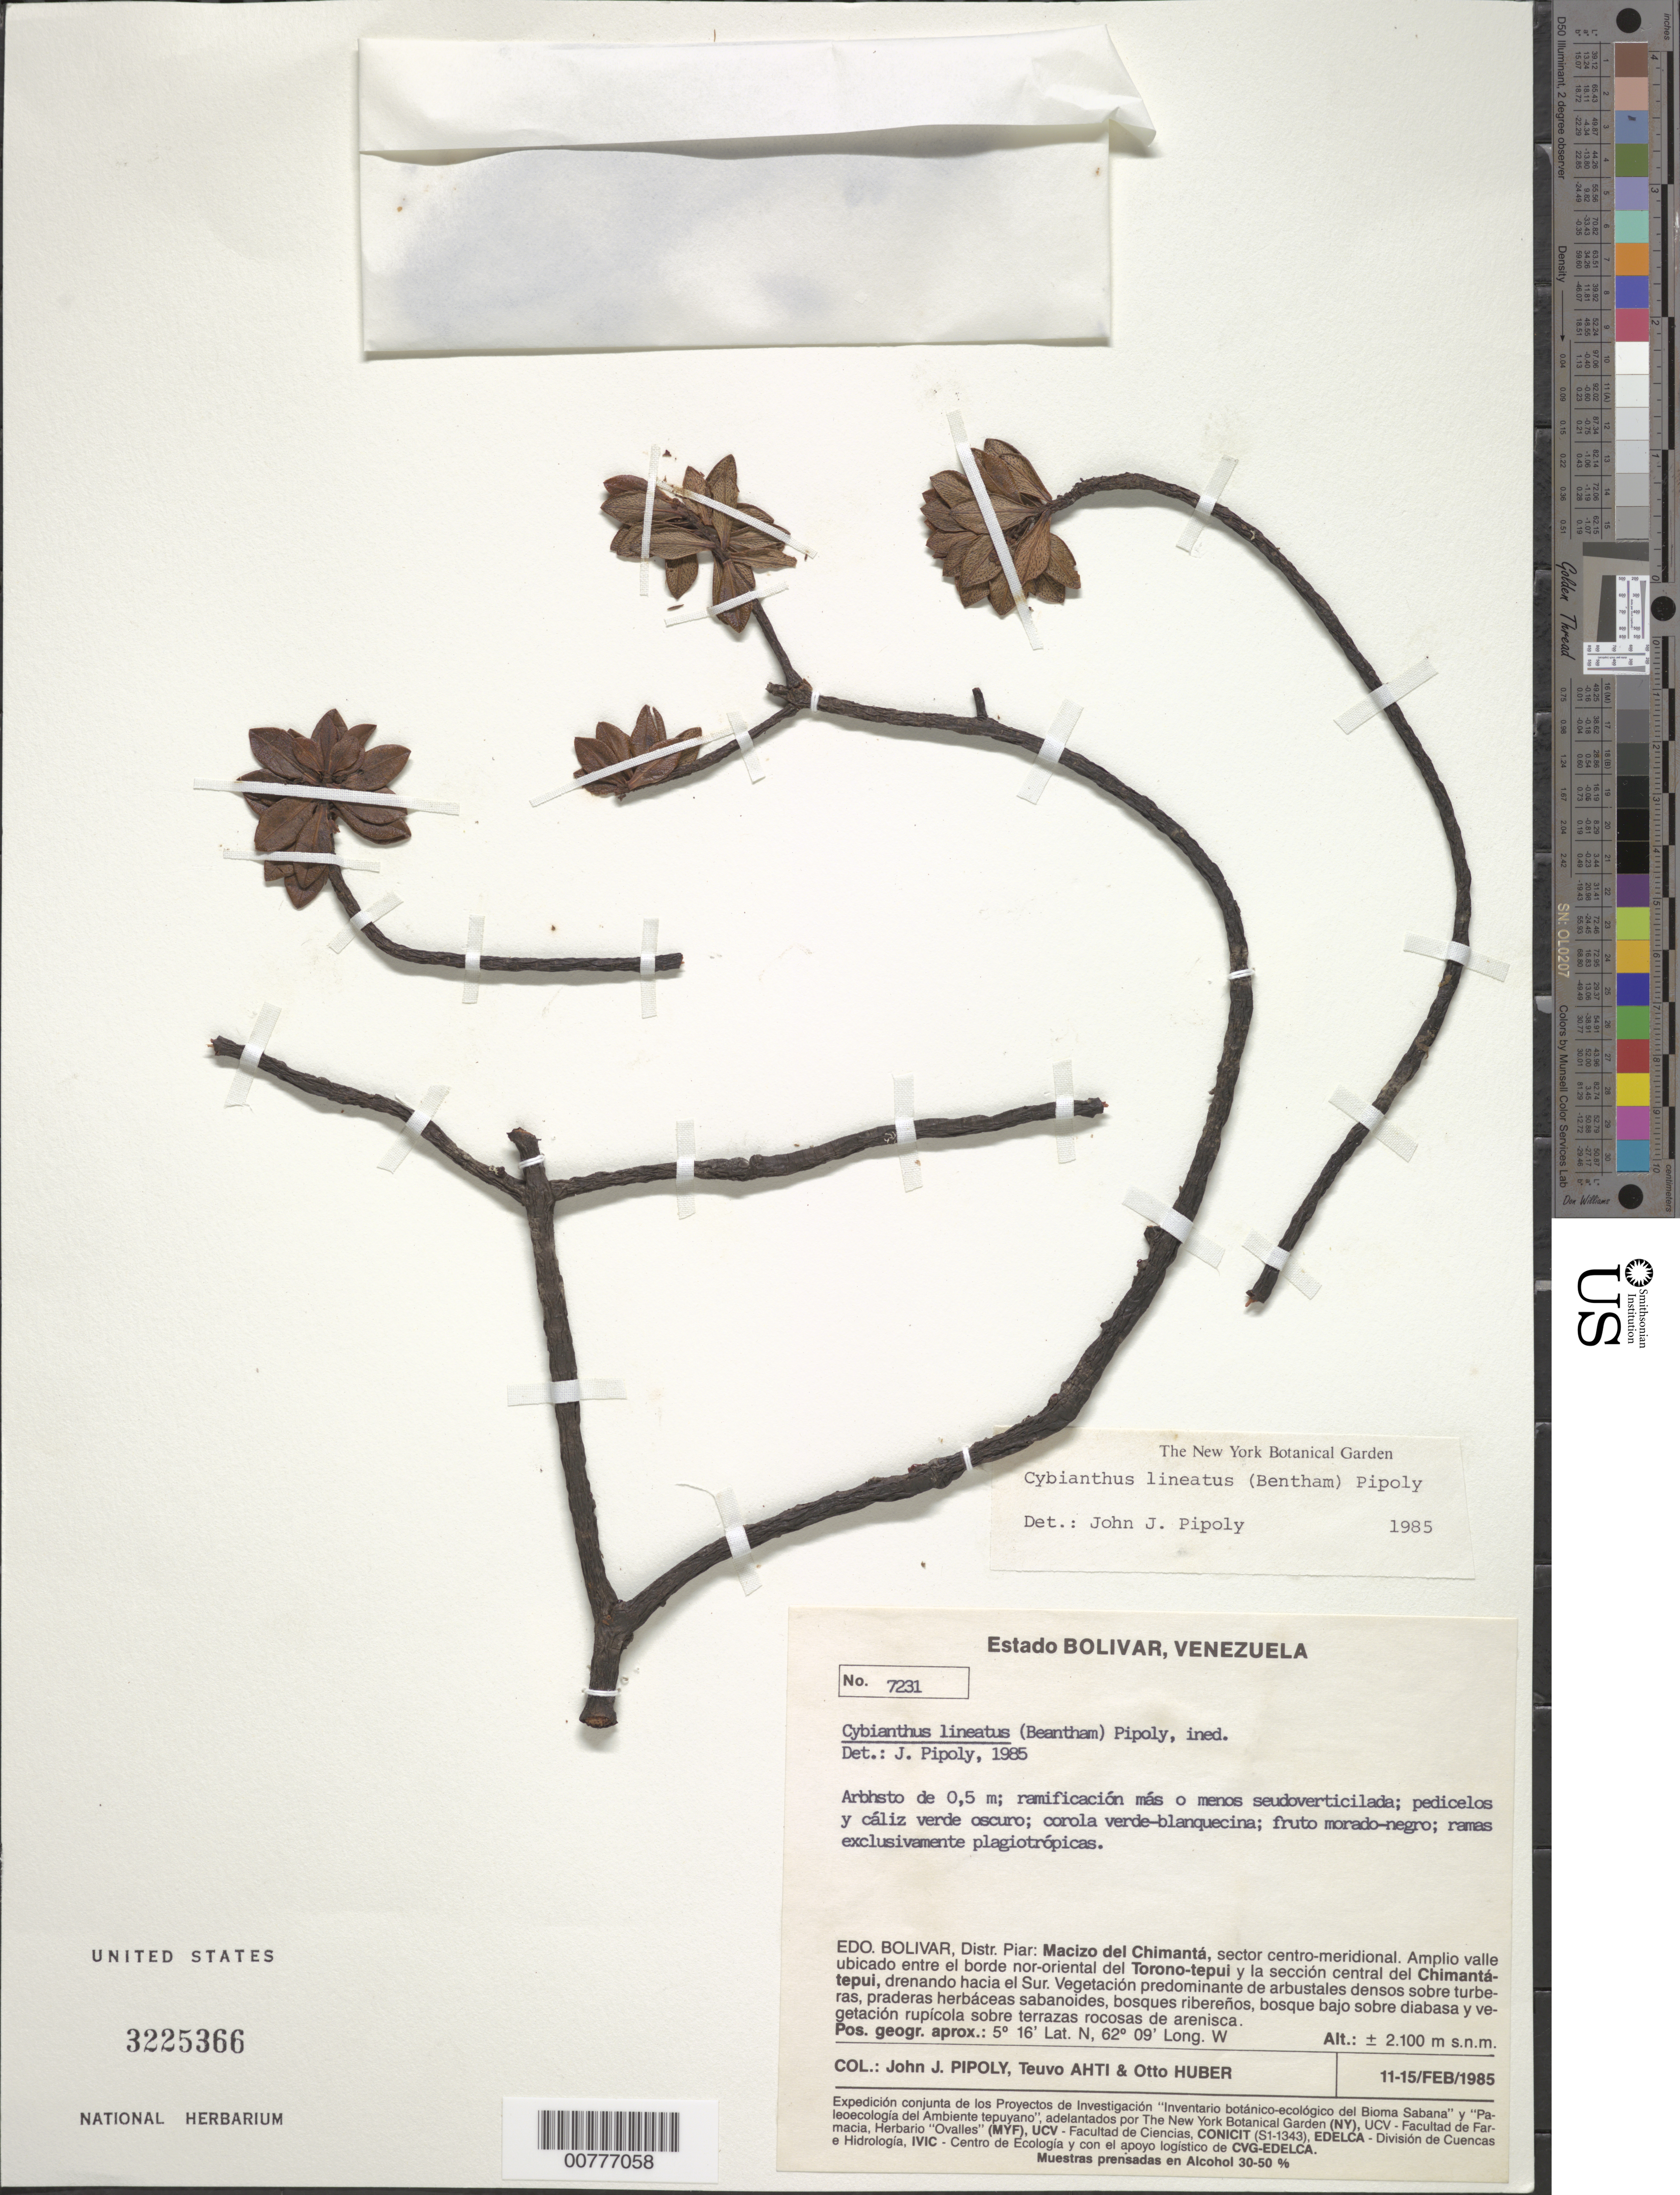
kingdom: Plantae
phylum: Tracheophyta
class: Magnoliopsida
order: Ericales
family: Primulaceae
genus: Cybianthus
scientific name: Cybianthus lineatus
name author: (Benth.) Pipoly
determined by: Pipoly, J. J., III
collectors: J. J. Pipoly, T. T. Ahti & O. Huber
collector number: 7231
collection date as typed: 11-Feb-85 to 15-Feb-85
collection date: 1985-02-11/1985-02-15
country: Venezuela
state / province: Bolívar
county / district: Piar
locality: Macizo del Chimantá, borde del Torono-tepuí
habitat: Arbustales densos sobre turberas, praderas herbaceas sabanoides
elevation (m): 2100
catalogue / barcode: US 3225366